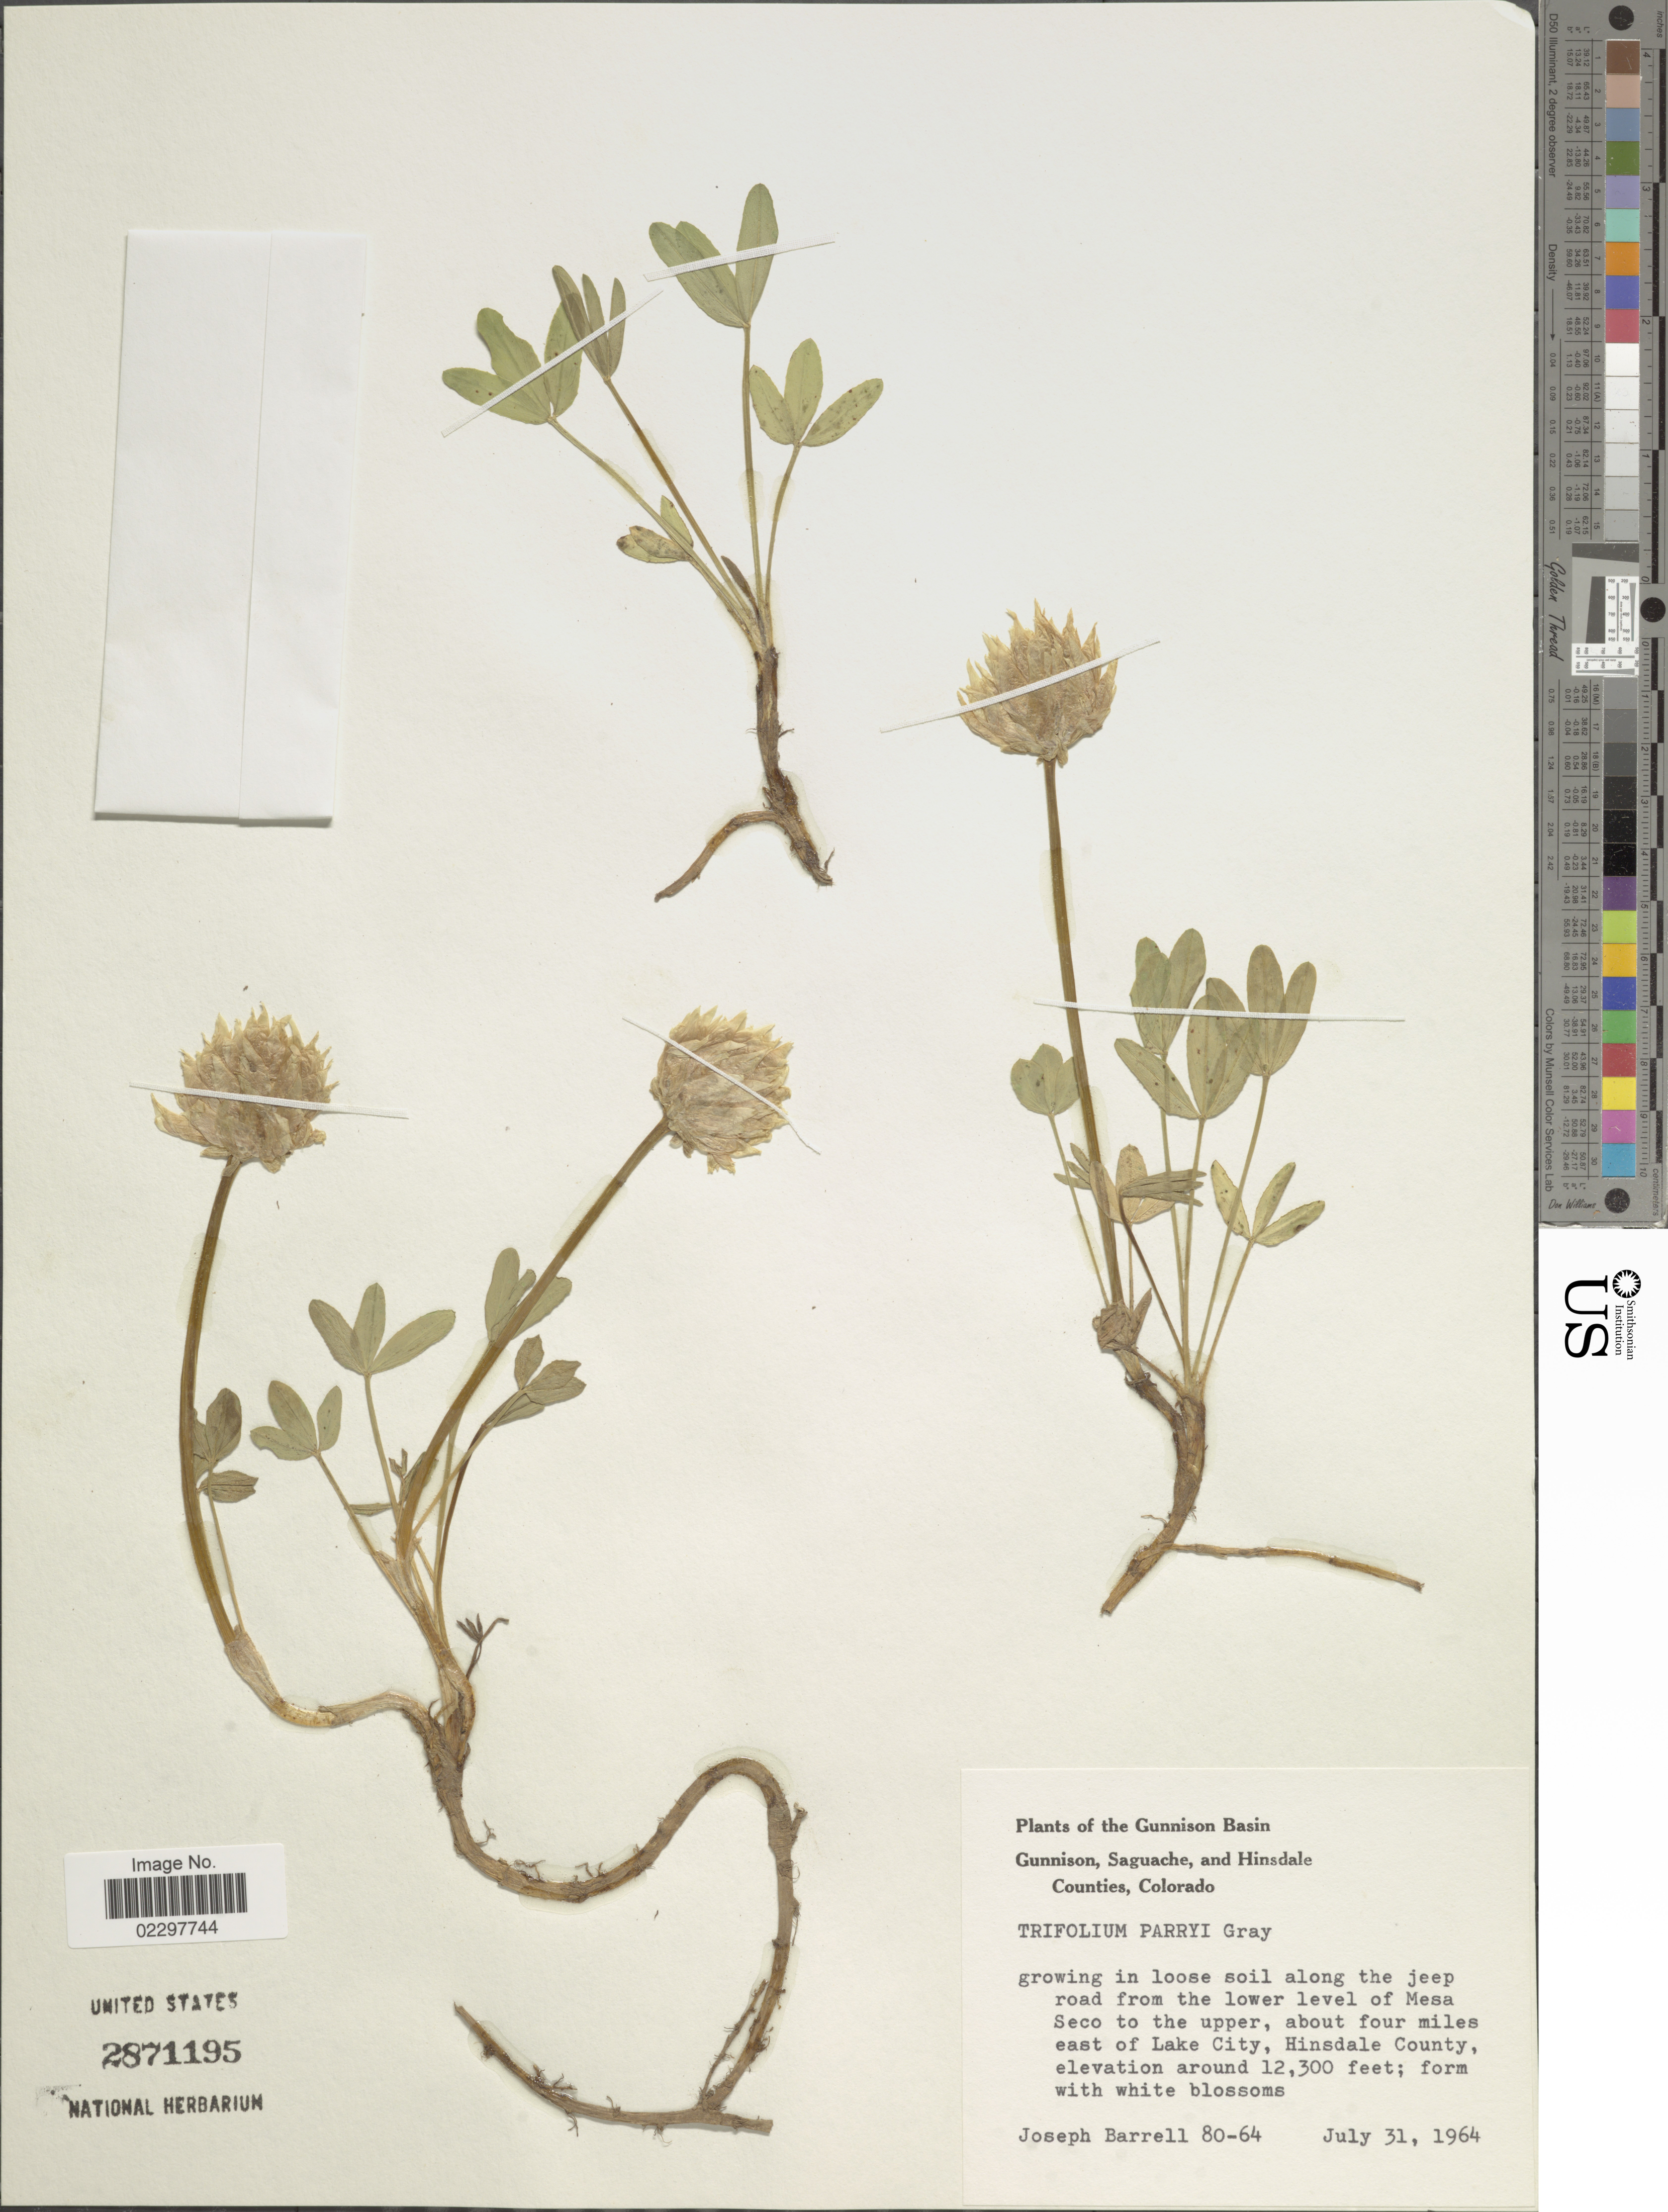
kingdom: Plantae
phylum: Tracheophyta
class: Magnoliopsida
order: Fabales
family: Fabaceae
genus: Trifolium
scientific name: Trifolium parryi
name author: A. Gray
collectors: J. Barrell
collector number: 80-64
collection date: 1964-07-31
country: United States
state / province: Colorado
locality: The Gunnison Basin, Saguache, and Hinsdale Counties, growing in loose soil along the jeep road from the lower level of Mesa Seco to the upper, about four miles east of Lake City, Hinsdale County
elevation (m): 3749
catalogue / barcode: US 2871195